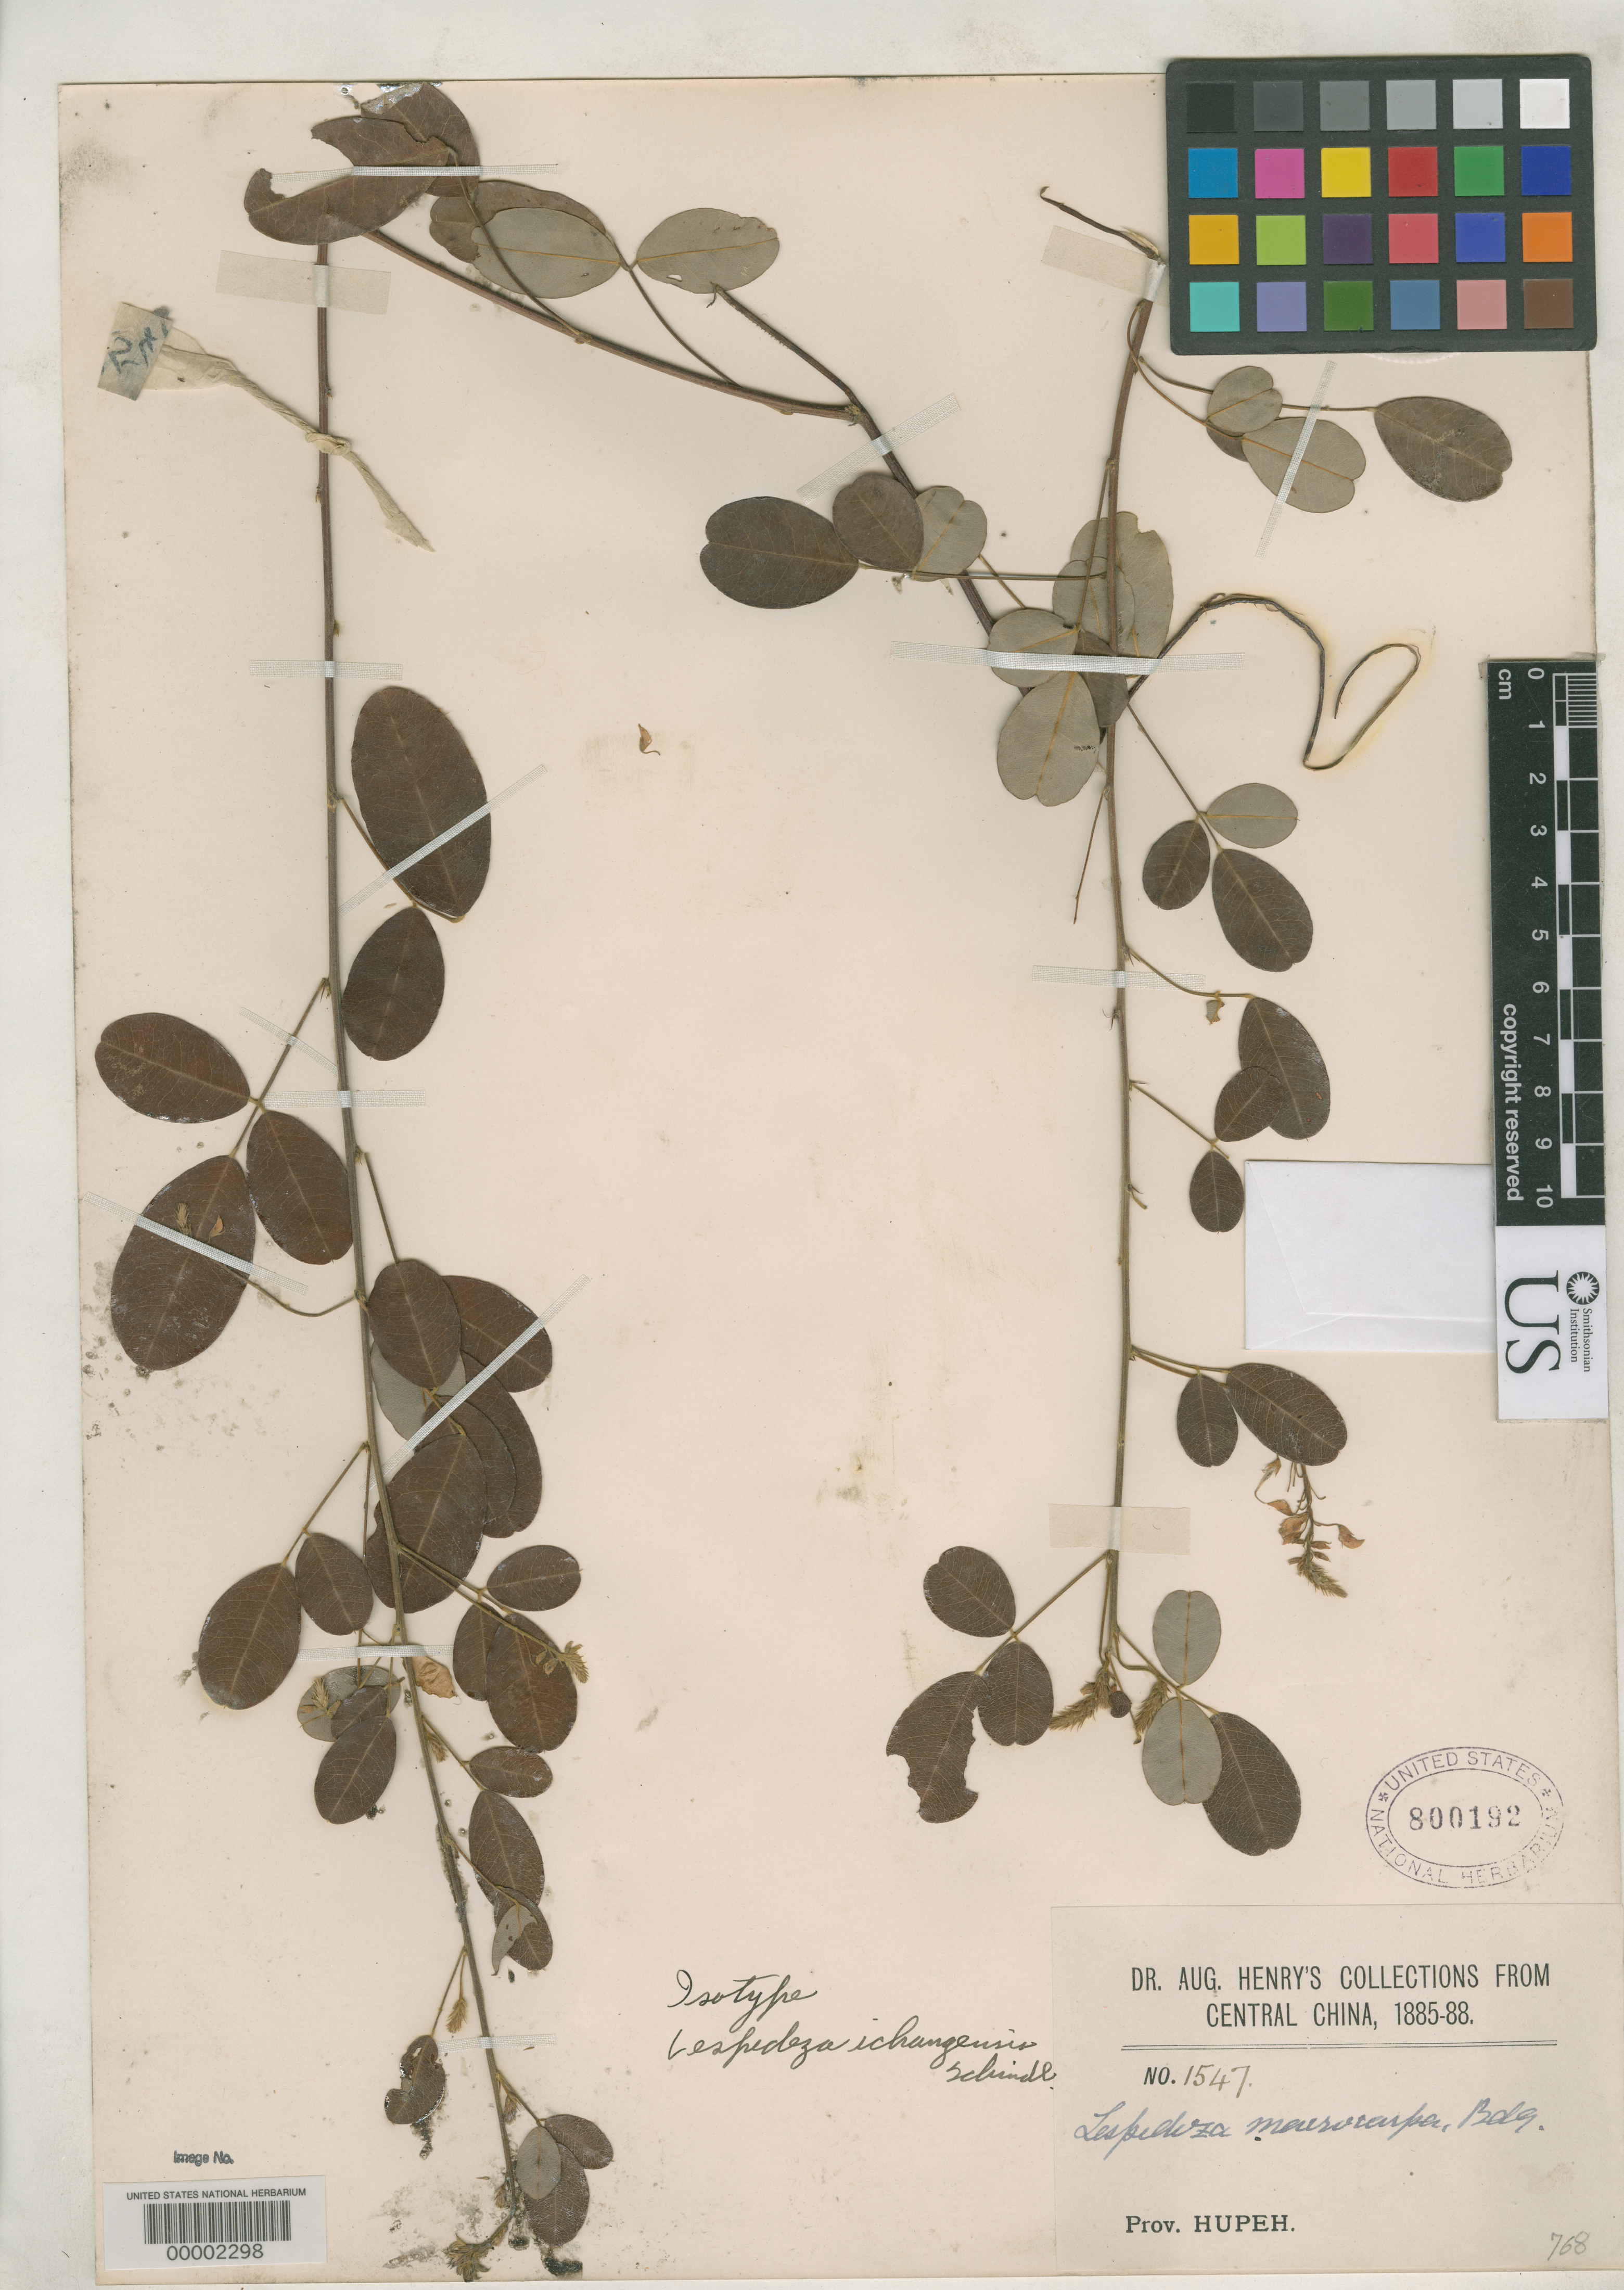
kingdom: Plantae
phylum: Tracheophyta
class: Magnoliopsida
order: Fabales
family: Fabaceae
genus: Lespedeza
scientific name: Lespedeza ichangensis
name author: Schindl.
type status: Isotype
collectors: A. Henry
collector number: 1547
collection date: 1885/1888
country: China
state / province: Hubei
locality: Central China. Prov. Hupeh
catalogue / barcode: US 800192